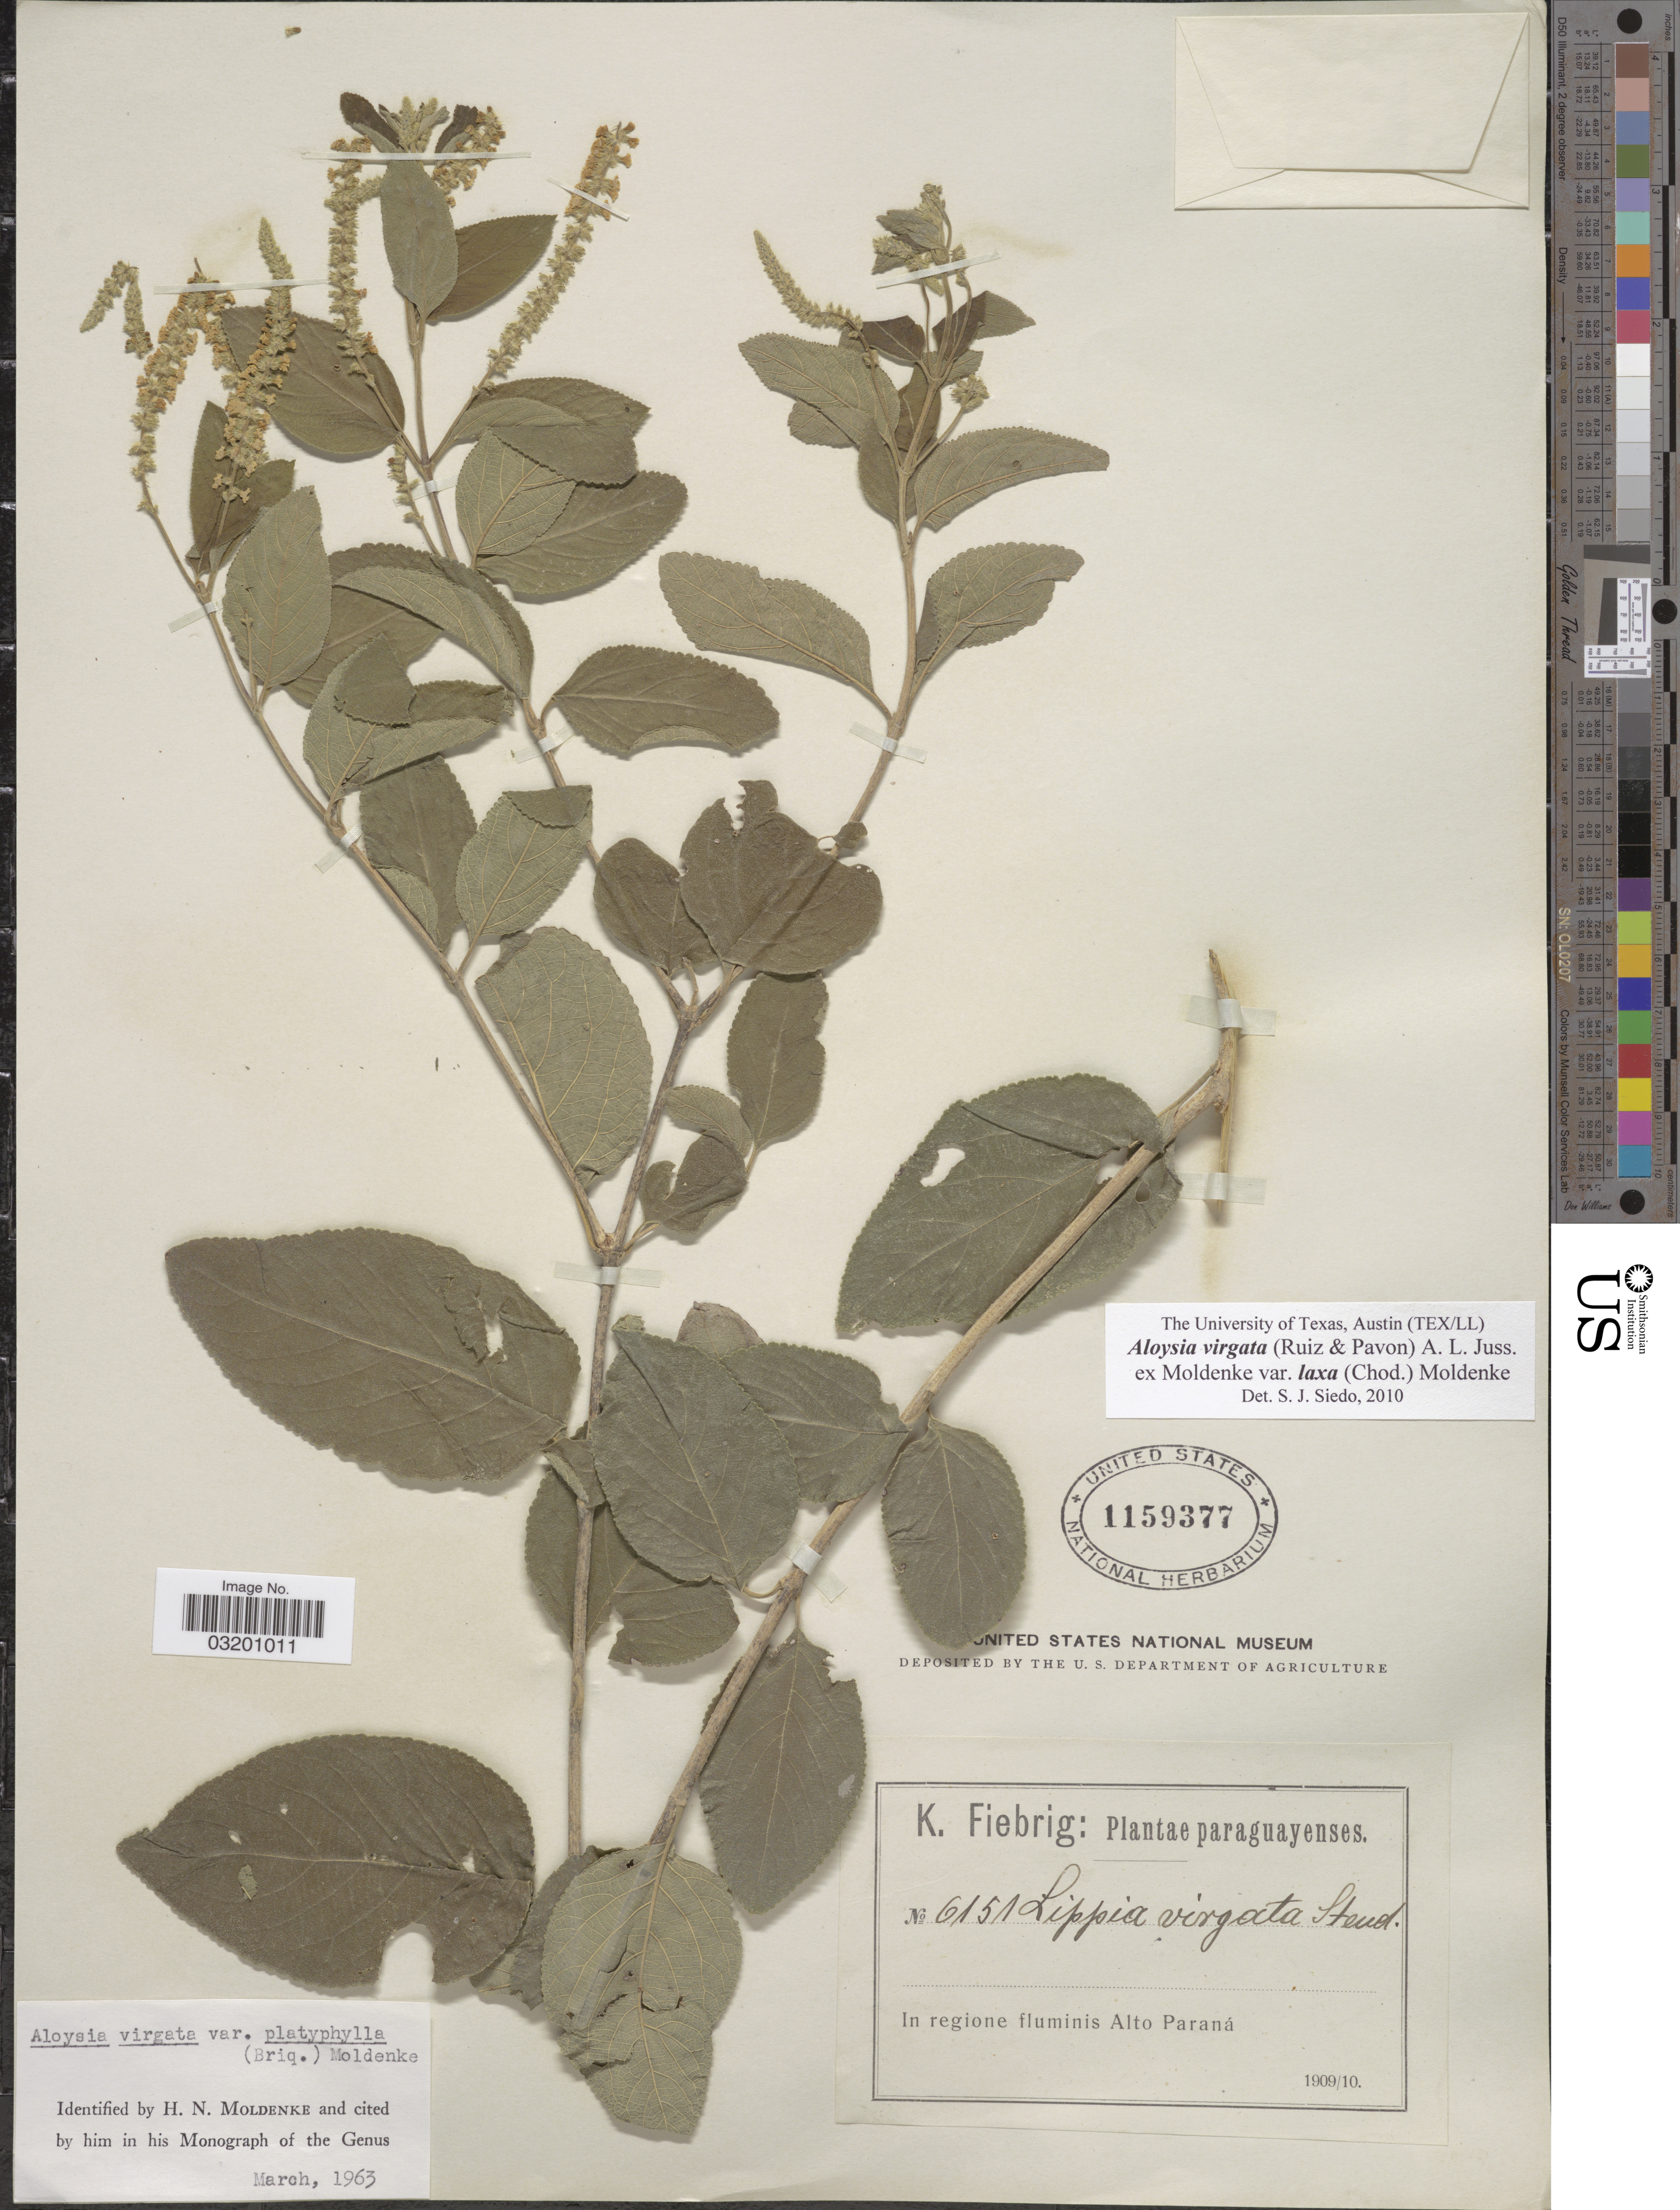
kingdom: Plantae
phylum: Tracheophyta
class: Magnoliopsida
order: Lamiales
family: Verbenaceae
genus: Aloysia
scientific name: Aloysia virgata var. laxa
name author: (Chodat) Moldenke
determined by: Siedo, S. J.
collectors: K. Fiebrig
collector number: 6151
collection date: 1909/1910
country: Paraguay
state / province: Alto Parana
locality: In regione fluminis Alto Paraná.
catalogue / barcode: US 1159377